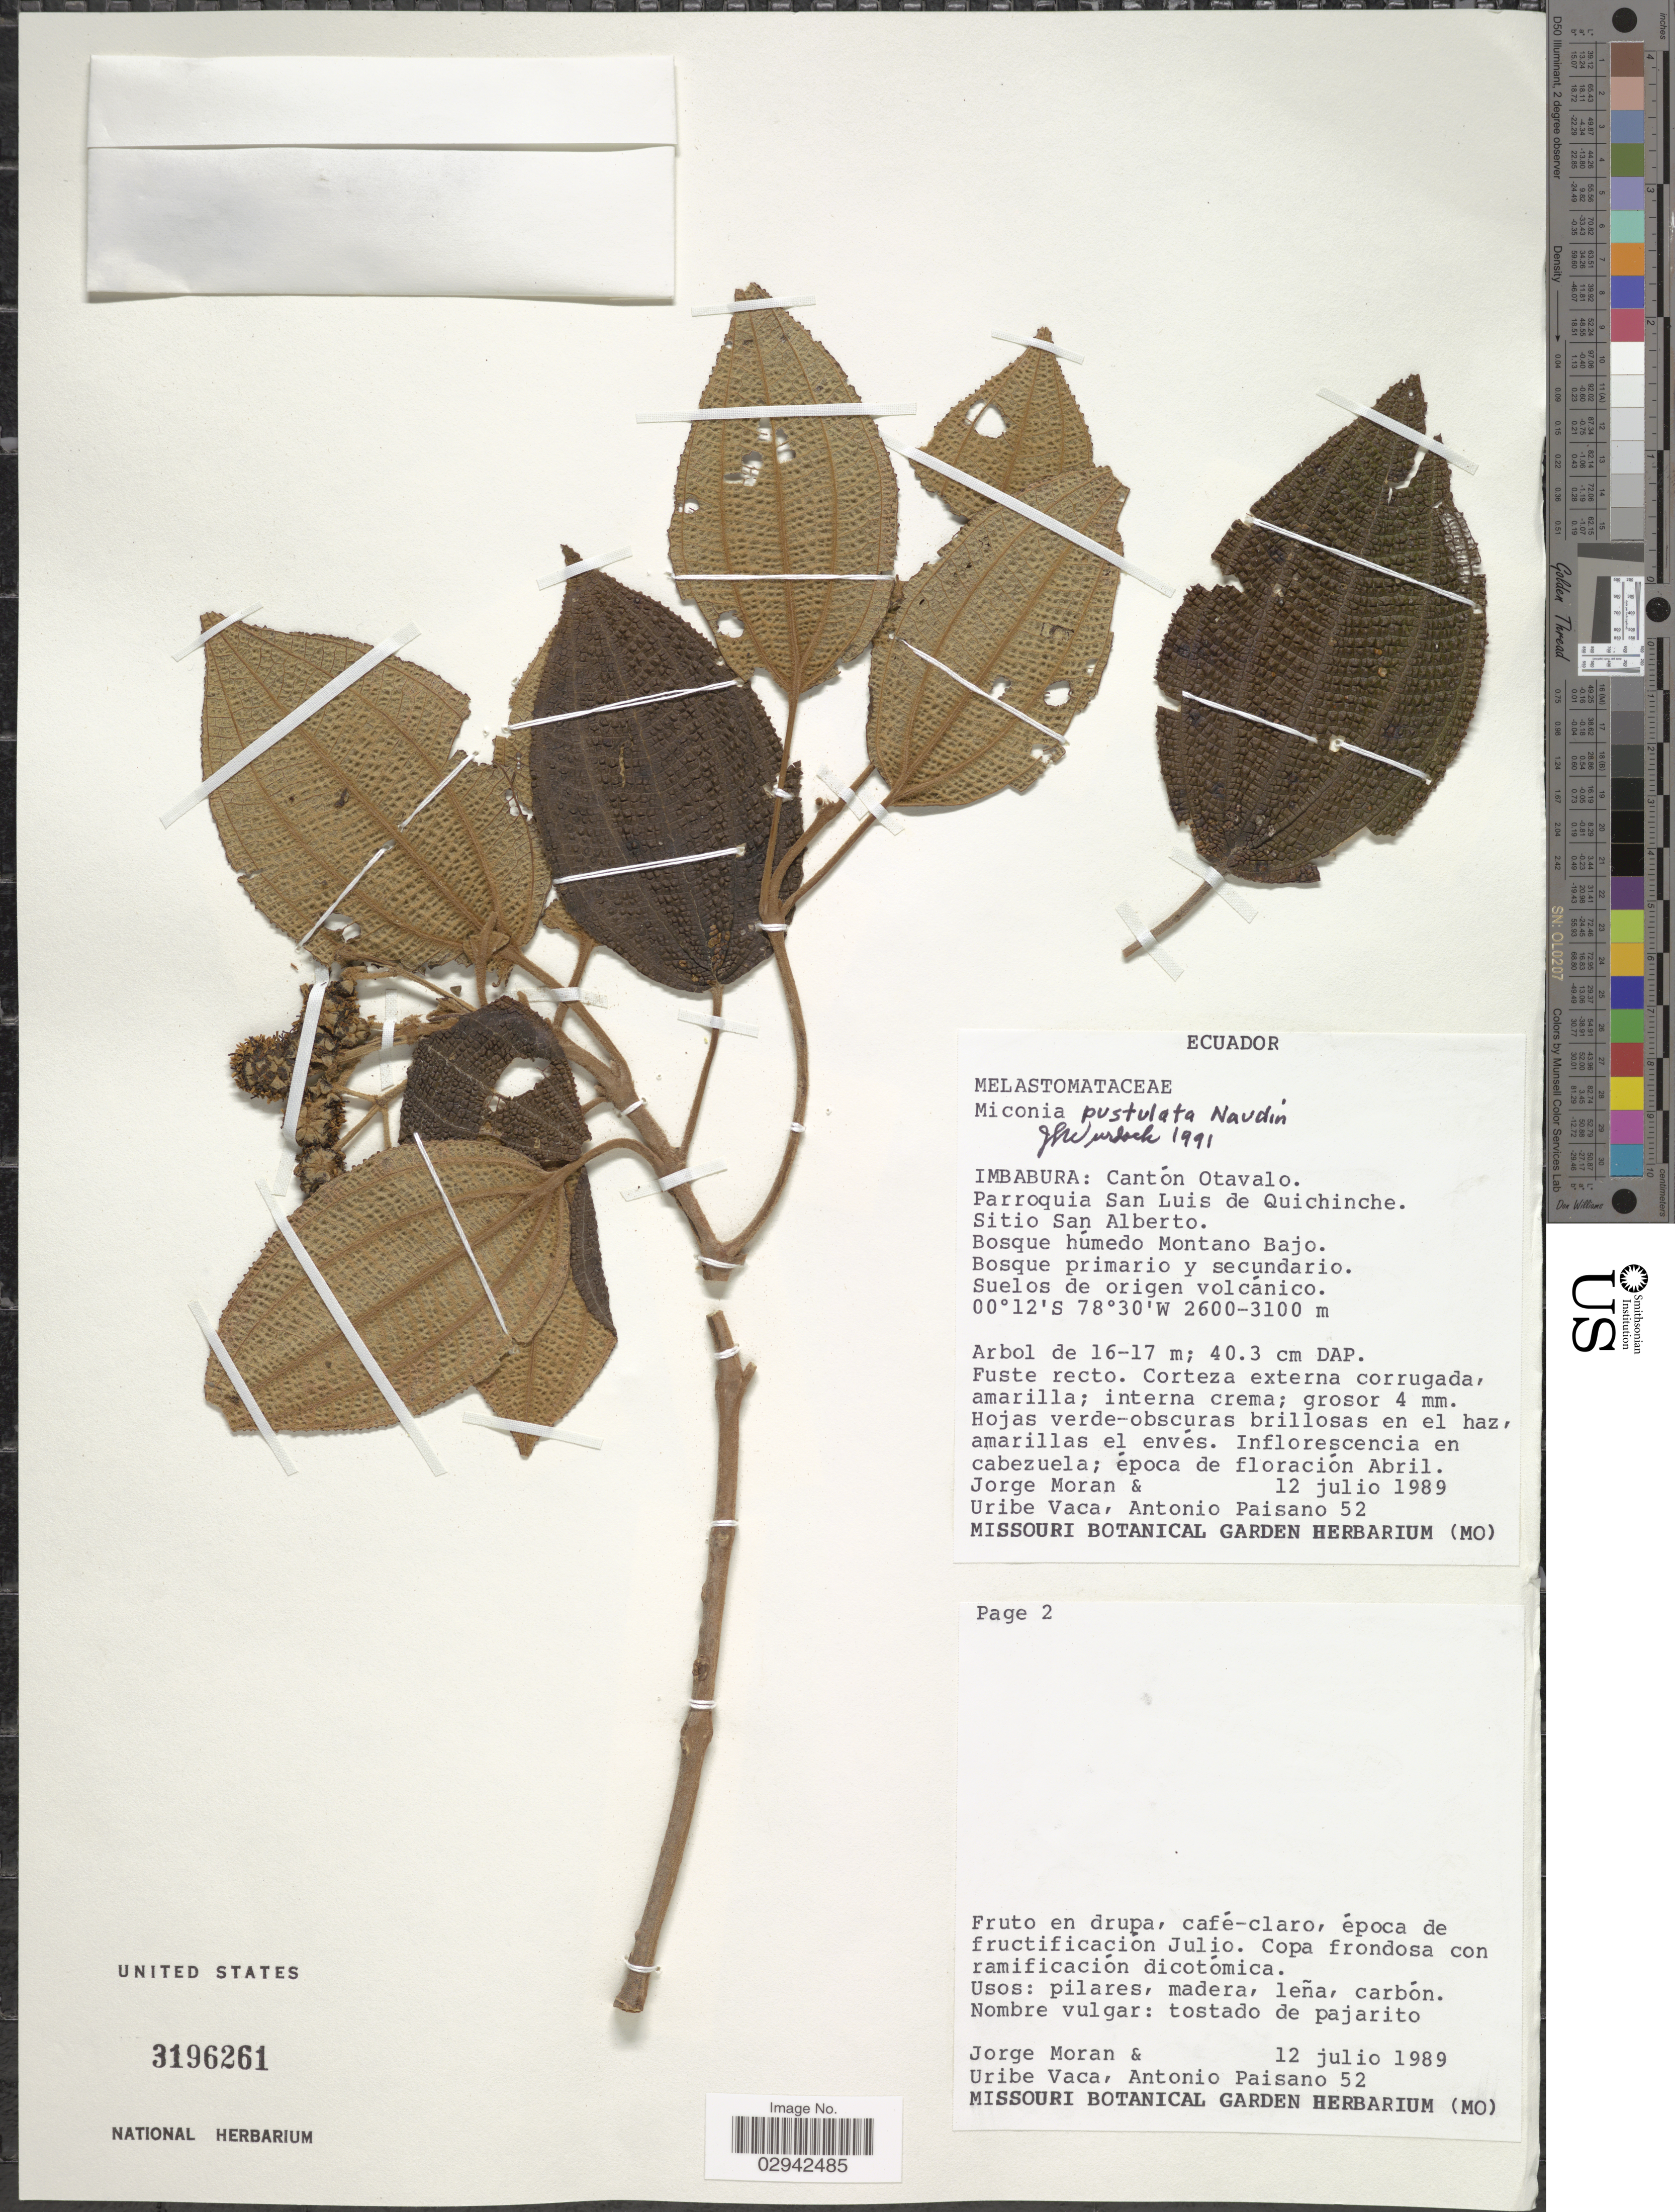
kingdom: Plantae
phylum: Tracheophyta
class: Magnoliopsida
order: Myrtales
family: Melastomataceae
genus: Miconia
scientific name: Miconia pustulata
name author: Naudin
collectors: J. Moran, U. Vaca & A. Paisano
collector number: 52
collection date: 1989-07-12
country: Ecuador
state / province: Imbabura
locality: Cantón Otavalo, Parroquia San Luis de Quichinche, Sitio San Alberto.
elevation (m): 2600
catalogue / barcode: US 3196261